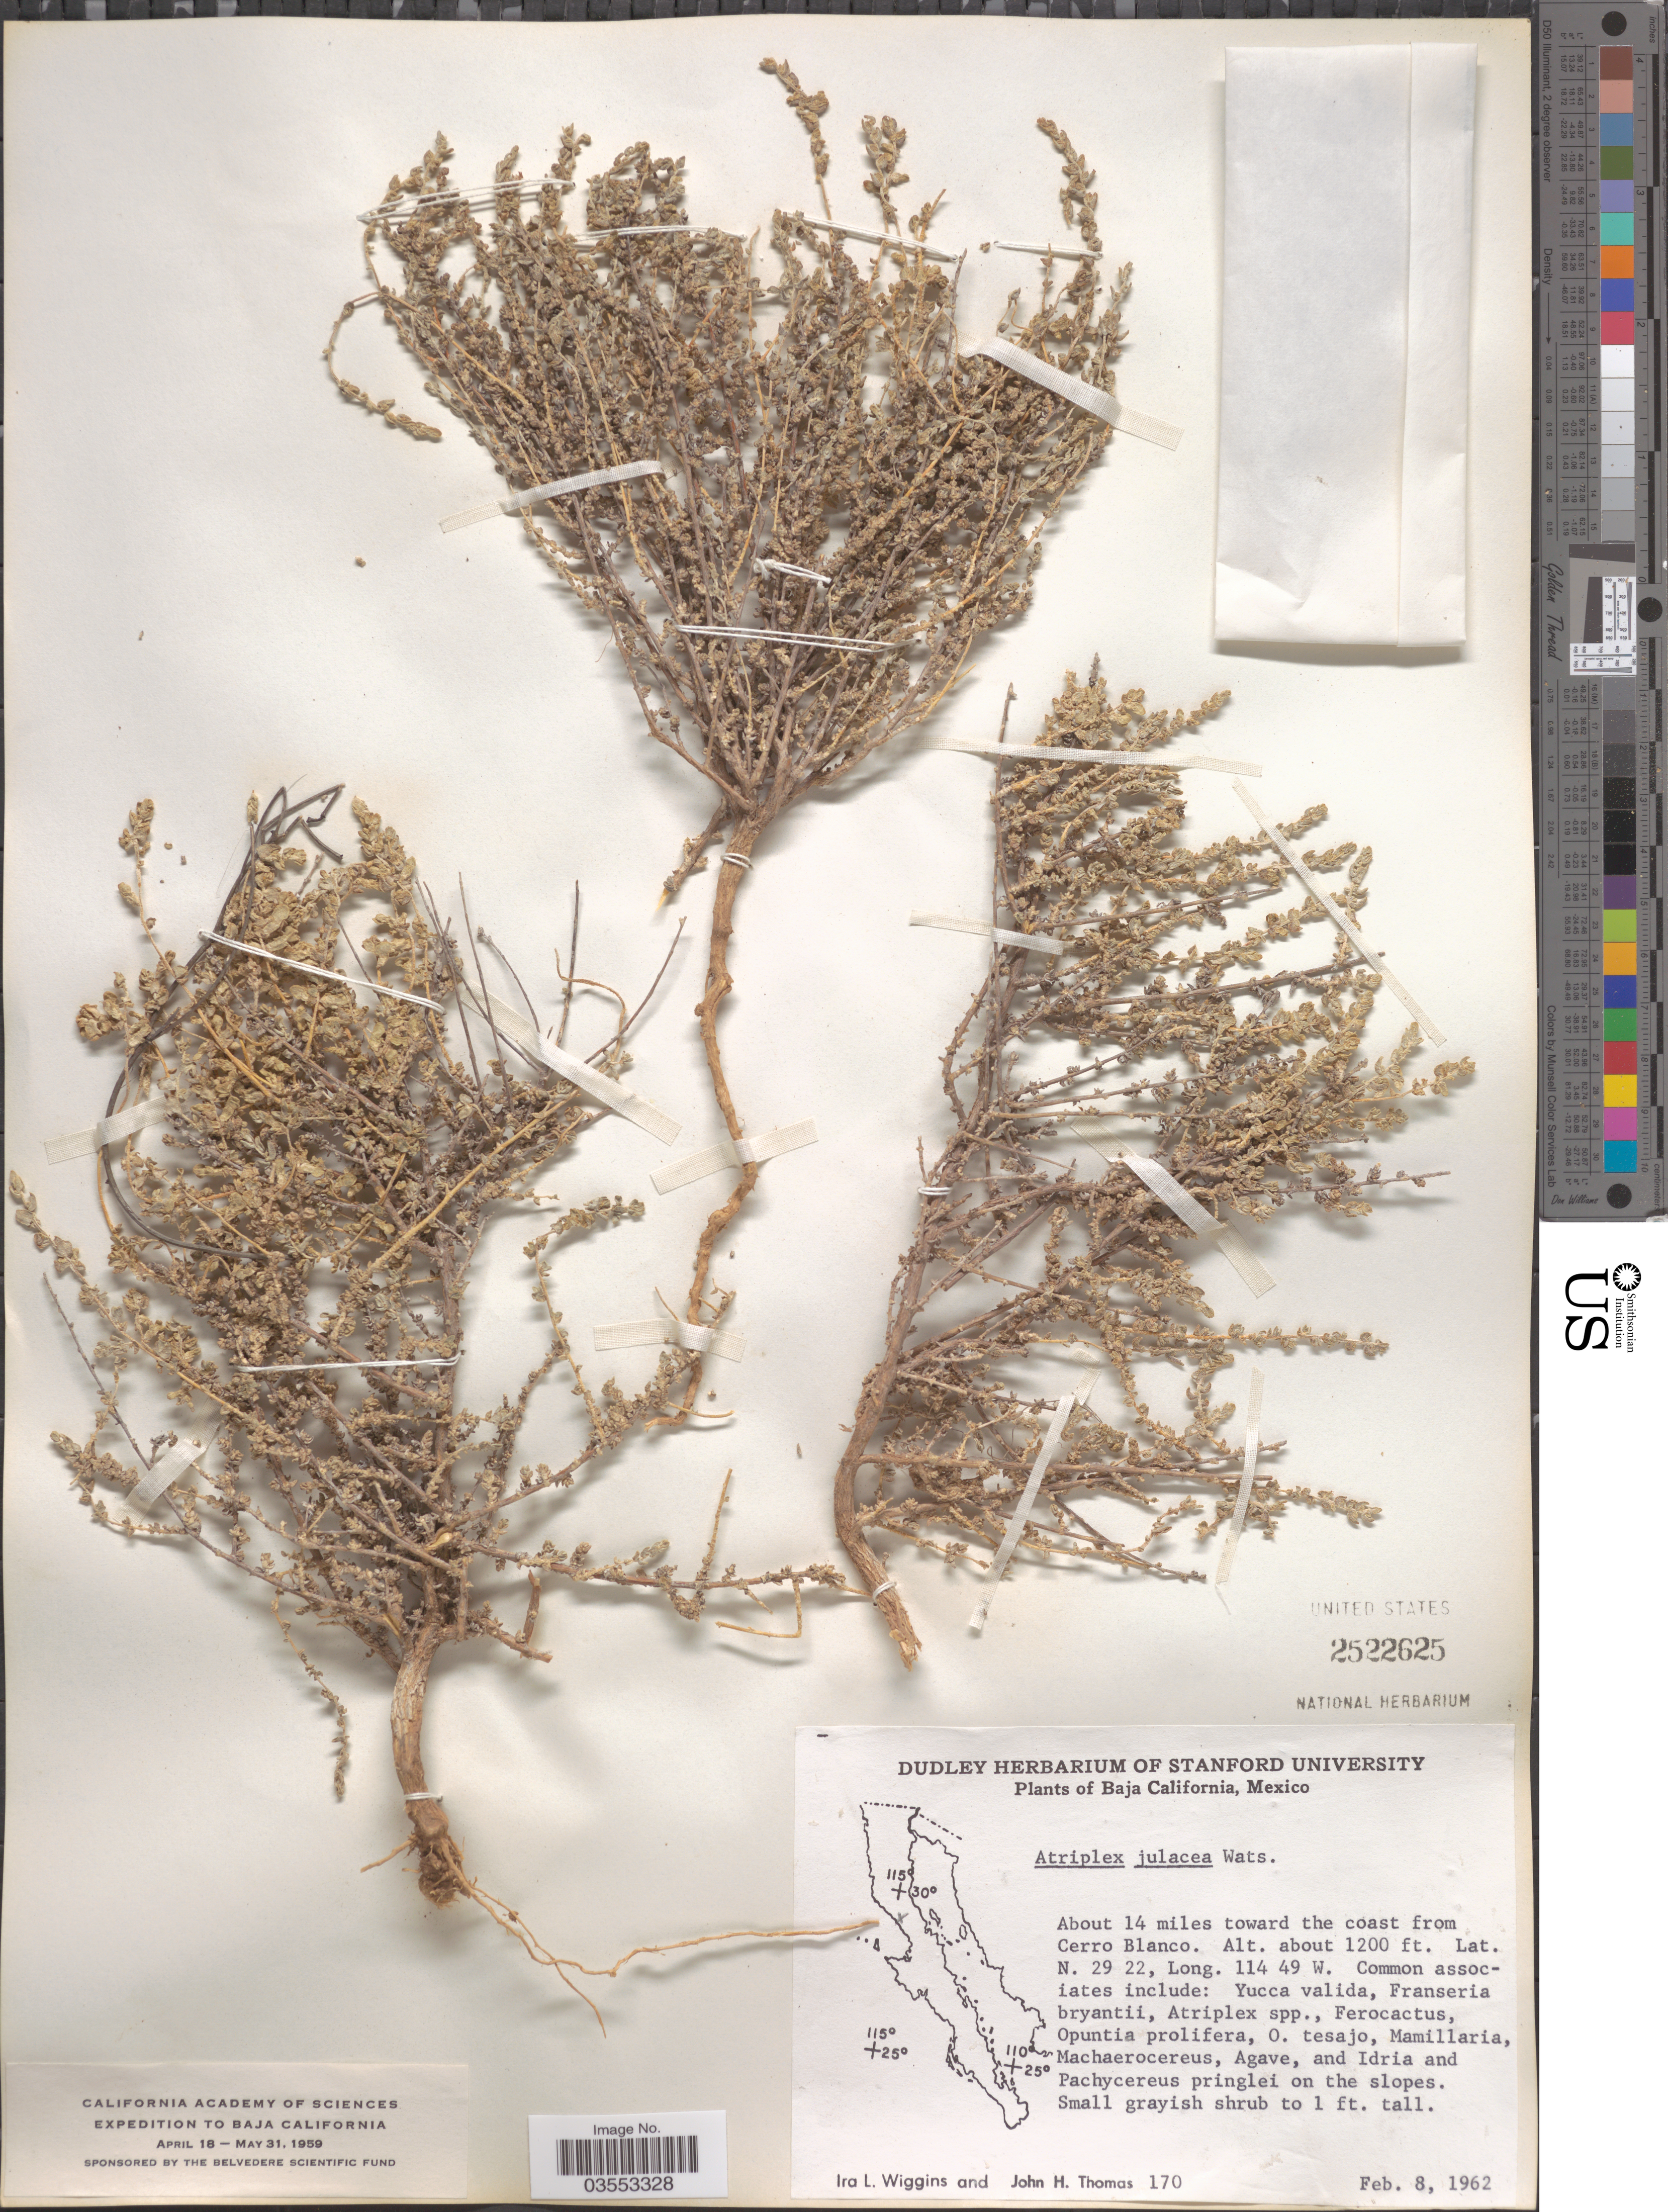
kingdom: Plantae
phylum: Tracheophyta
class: Magnoliopsida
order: Caryophyllales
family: Amaranthaceae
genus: Atriplex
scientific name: Atriplex julacea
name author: S. Watson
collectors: I. L. Wiggins & J. H. Thomas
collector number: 170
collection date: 1962-02-08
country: Mexico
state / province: Baja California Norte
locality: About 14 miles toward the coast from Cerro Blanco.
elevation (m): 366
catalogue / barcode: US 2522625